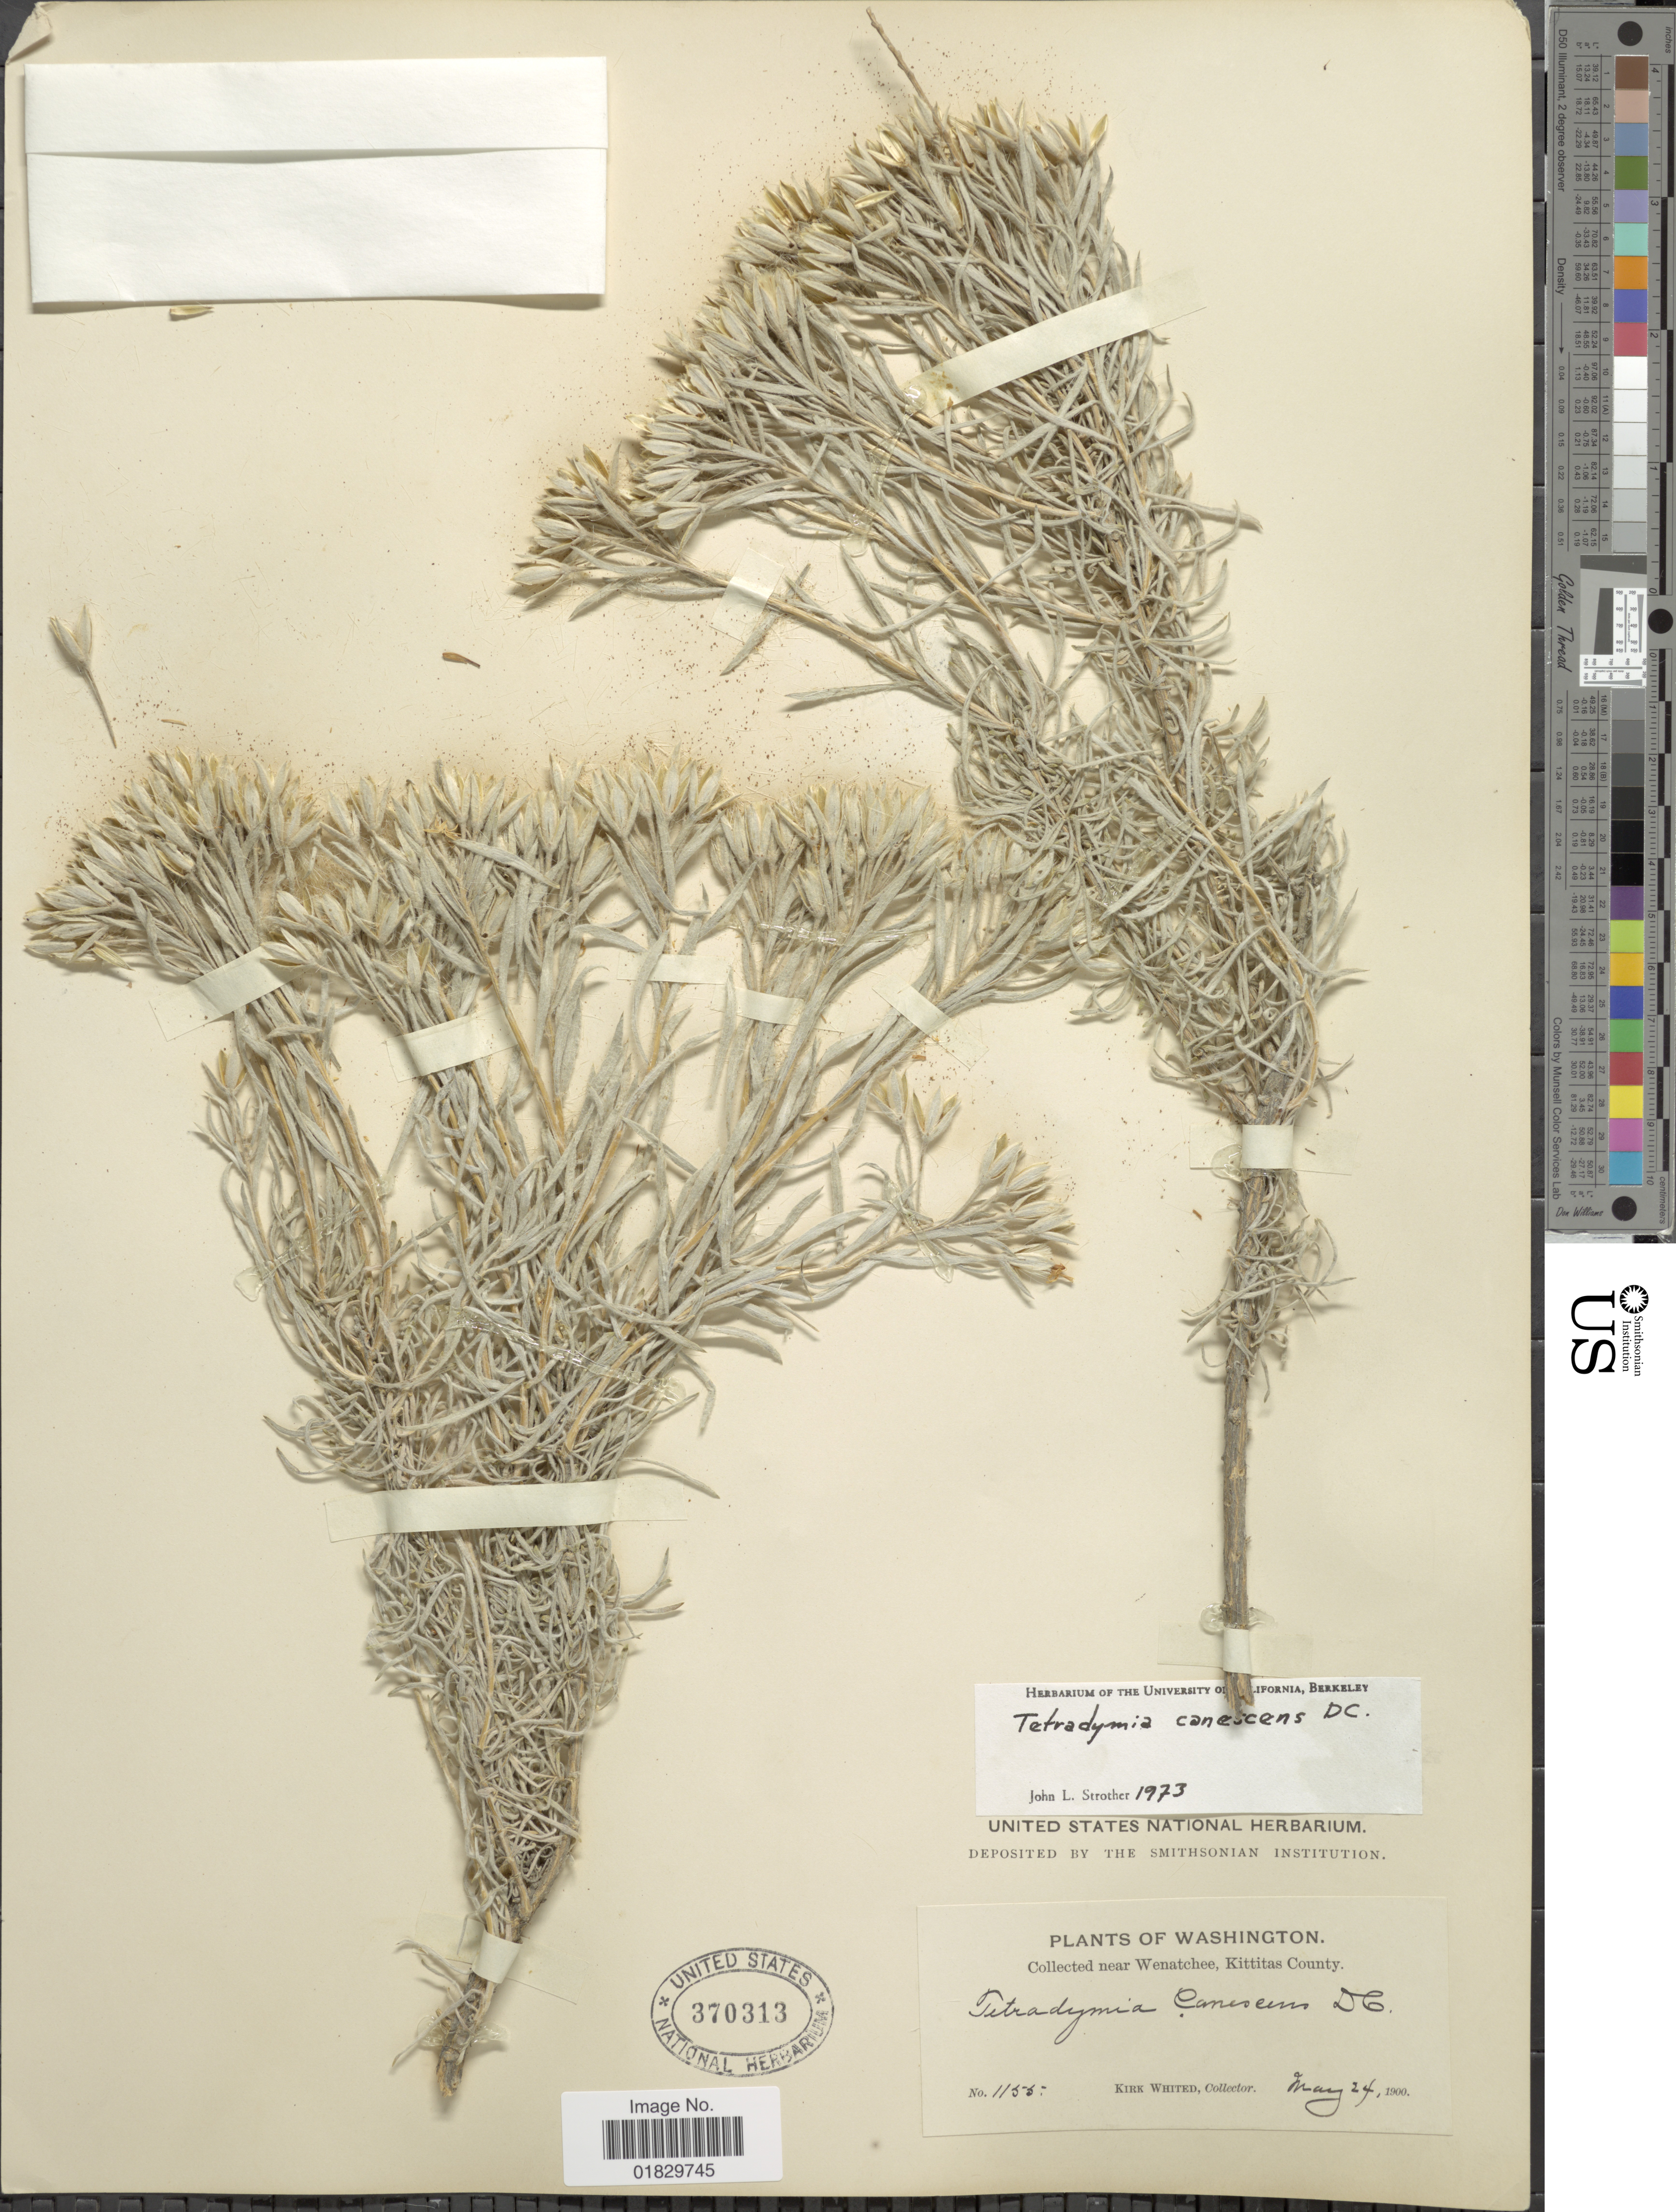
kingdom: Plantae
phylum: Tracheophyta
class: Magnoliopsida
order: Asterales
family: Asteraceae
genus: Tetradymia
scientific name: Tetradymia canescens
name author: DC.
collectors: K. Whited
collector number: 1155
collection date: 1900-05-24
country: United States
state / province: Washington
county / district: Kittitas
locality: Near Wenatchee, Kittitas County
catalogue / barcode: US 370313